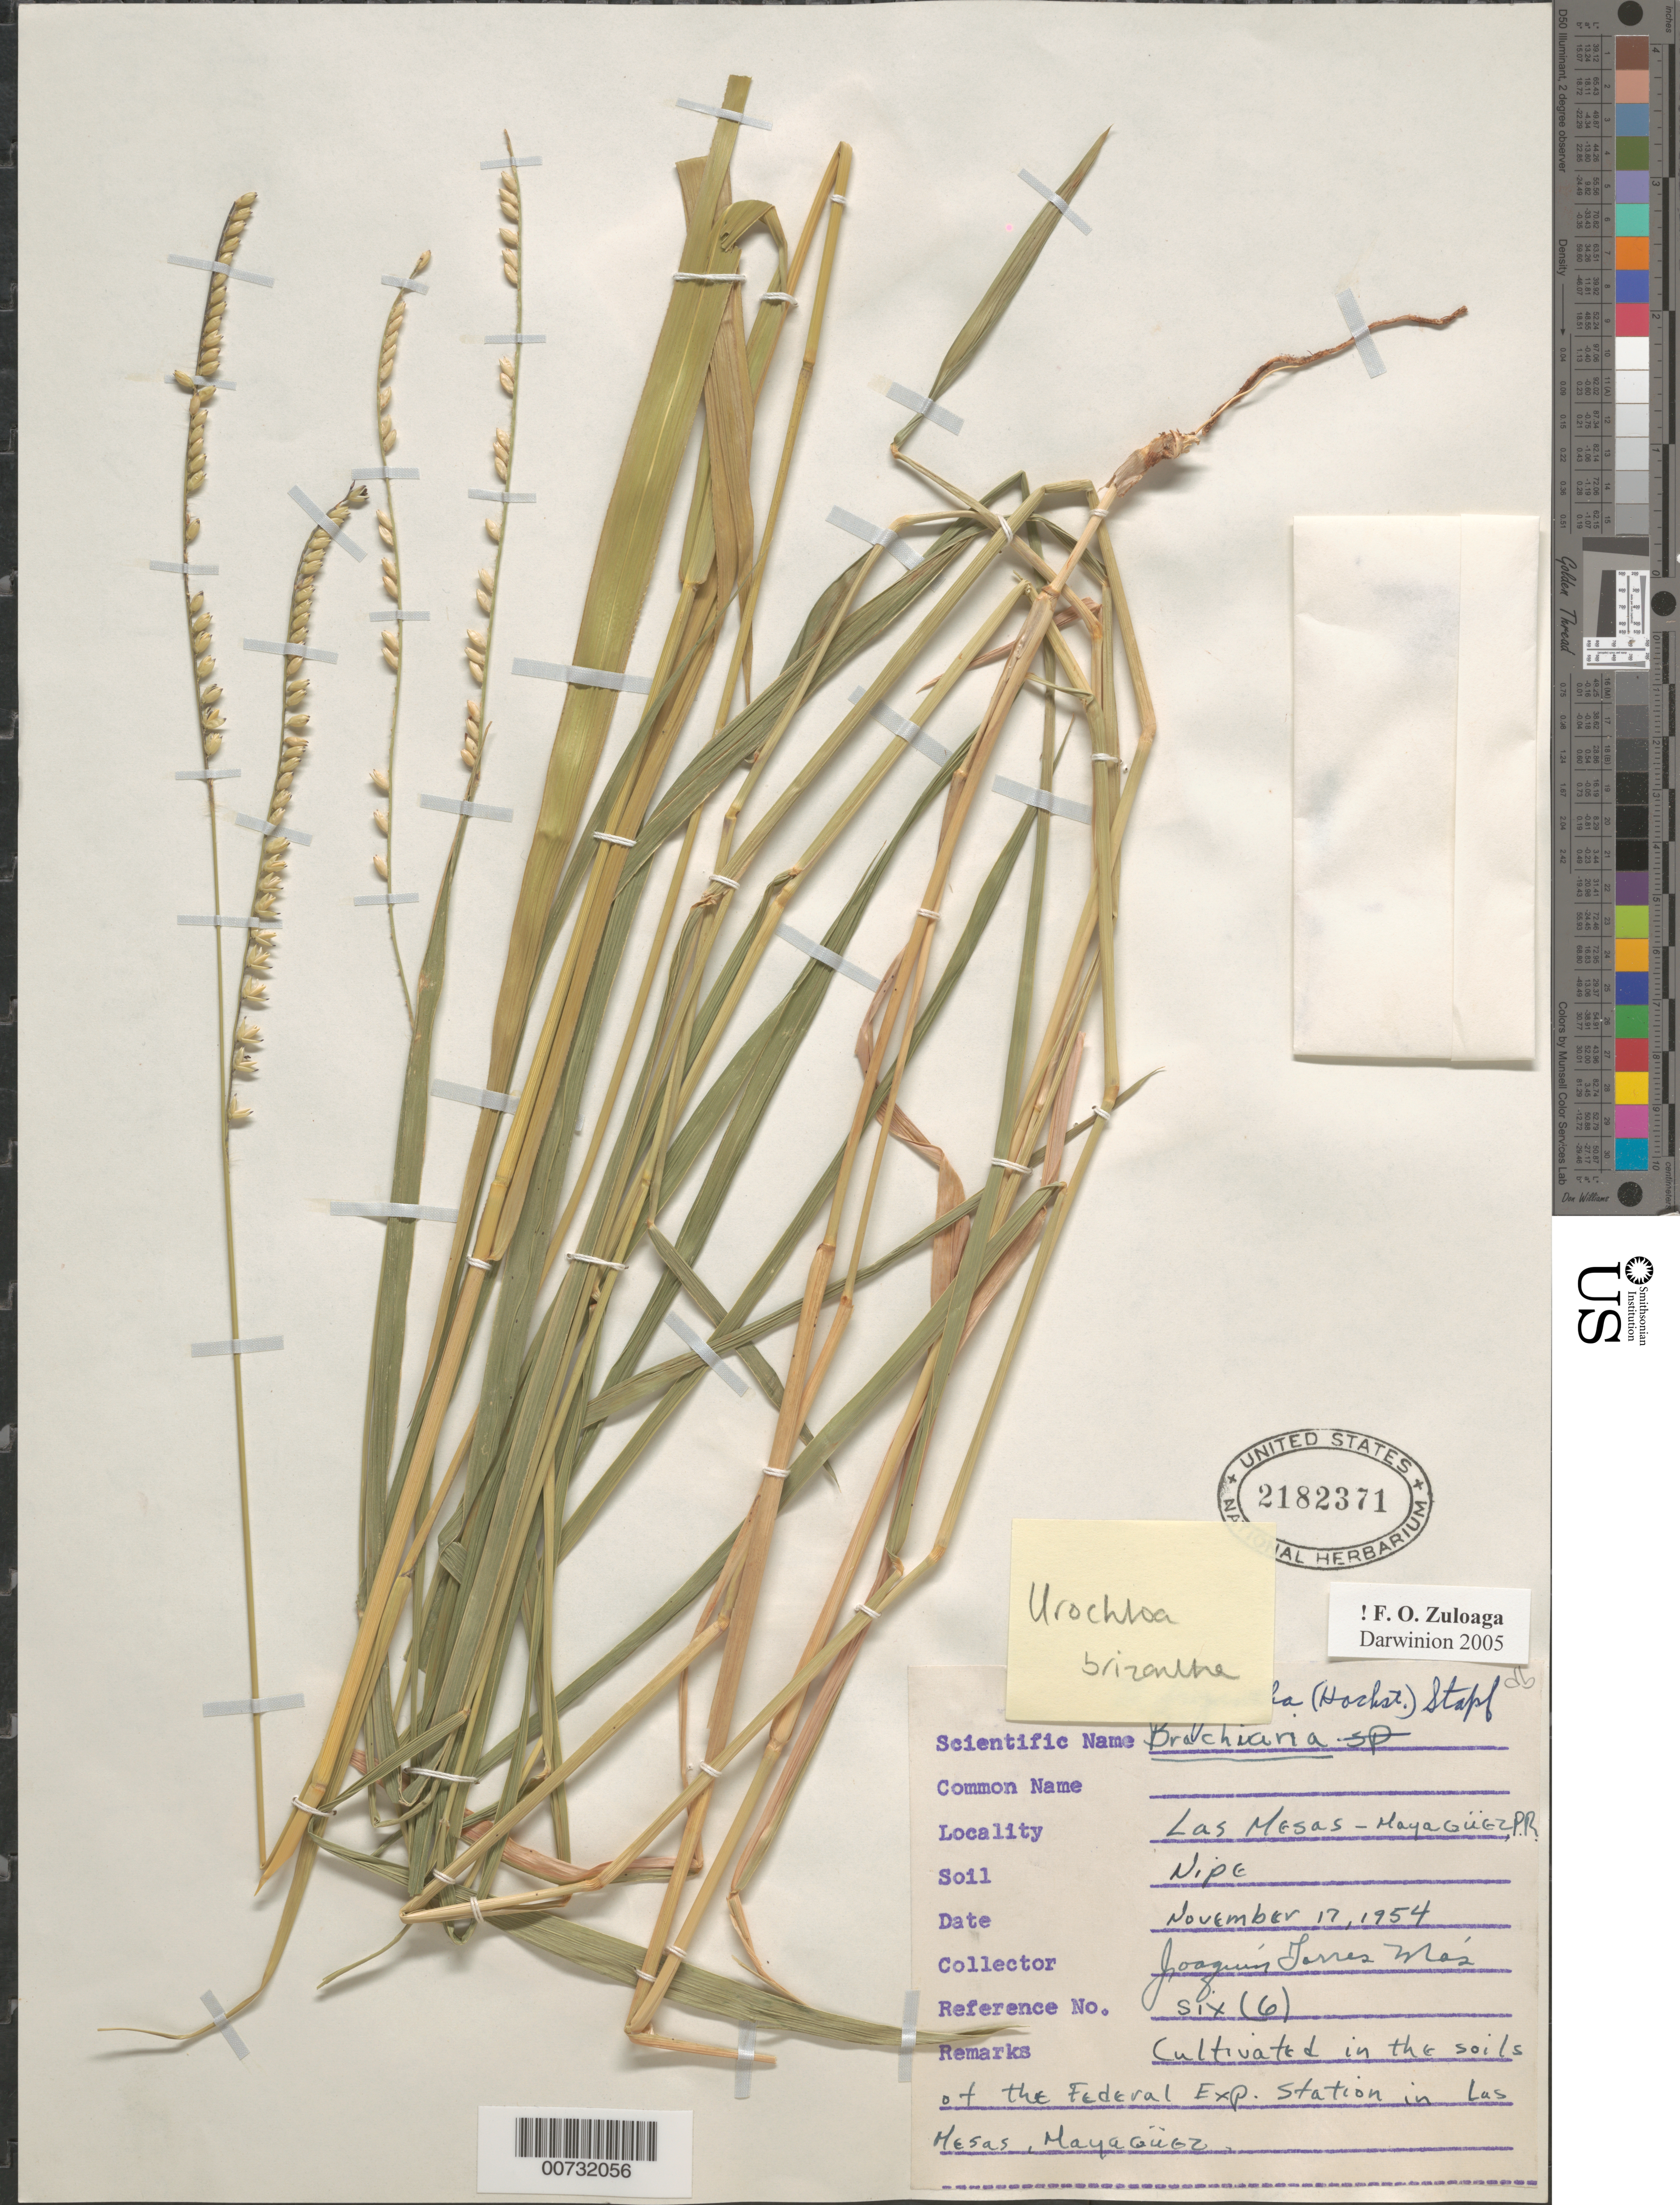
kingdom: Plantae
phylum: Tracheophyta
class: Liliopsida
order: Poales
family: Poaceae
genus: Urochloa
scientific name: Urochloa brizantha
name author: (Hochst. ex A. Rich.) R.D. Webster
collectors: J. Más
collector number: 6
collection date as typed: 17 Nov 1954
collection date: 1954-11-17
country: Puerto Rico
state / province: Mayagüez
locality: Las Mesas, Mayaguez; Federal Exp. Station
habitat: Nipe soil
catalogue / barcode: US 2182371